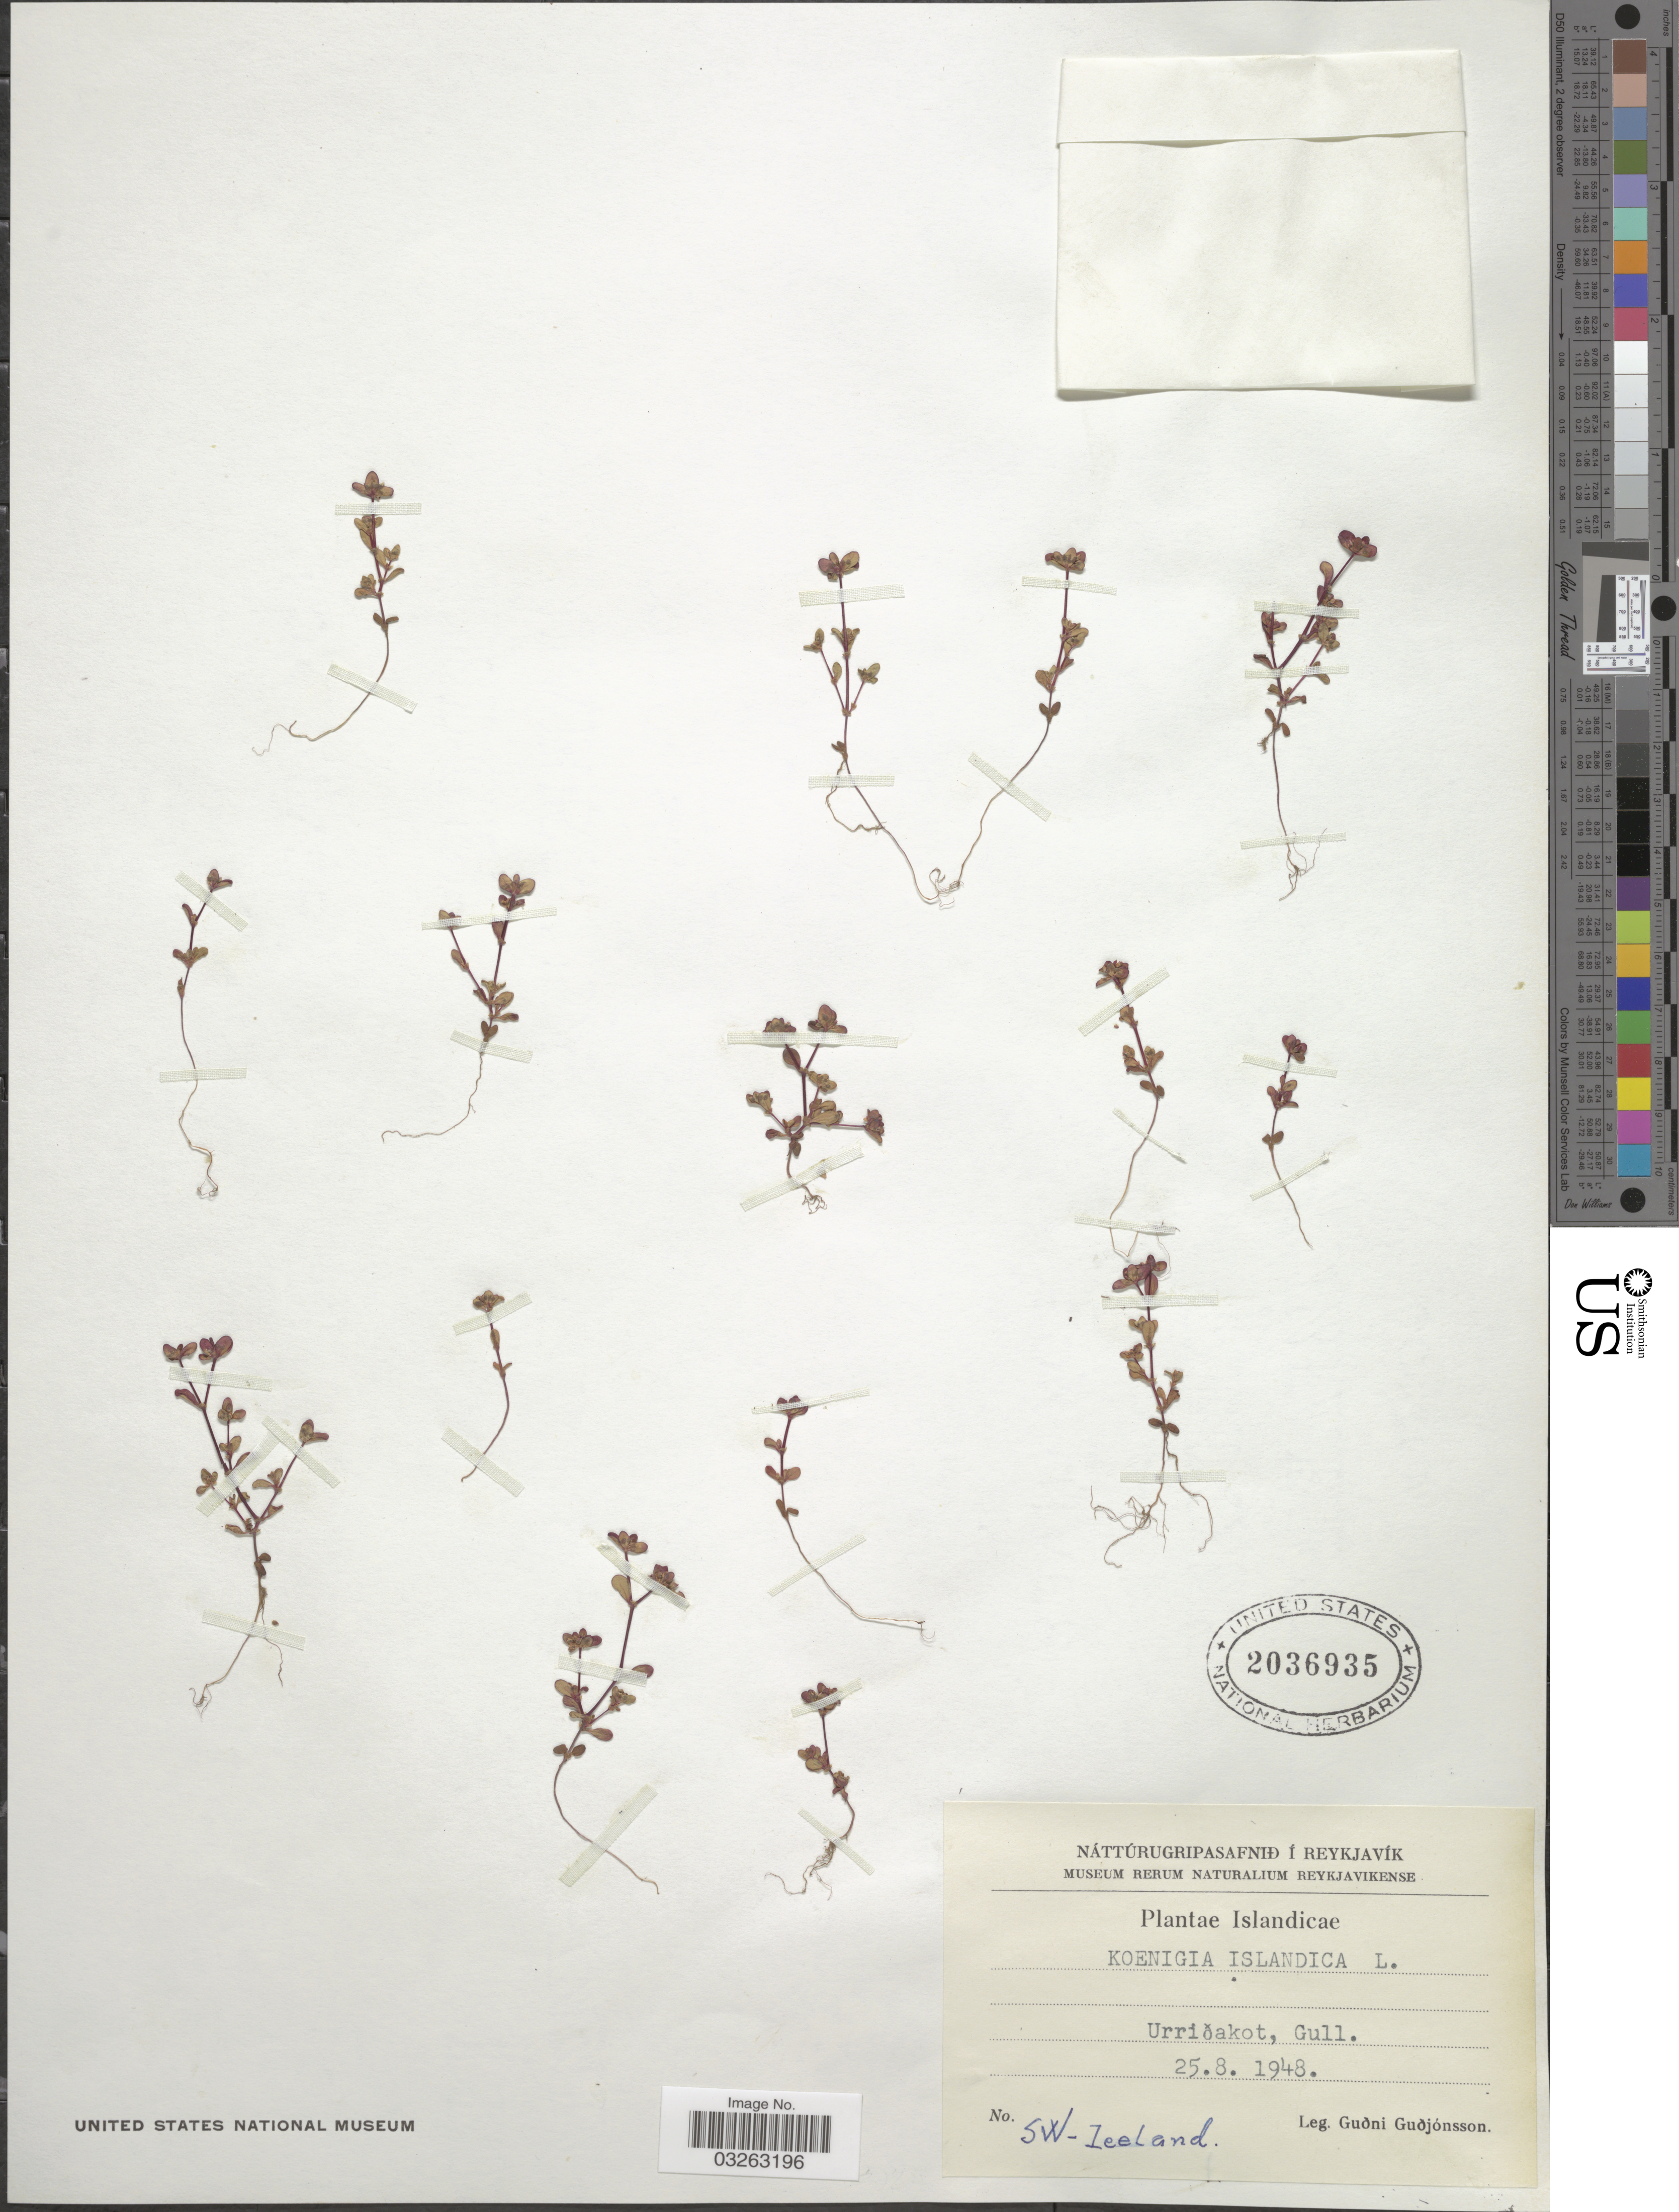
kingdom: Plantae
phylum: Tracheophyta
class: Magnoliopsida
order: Caryophyllales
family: Polygonaceae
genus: Koenigia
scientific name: Koenigia islandica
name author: L.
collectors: G. Gudjonsson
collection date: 1948-08-25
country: Iceland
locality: Islandicae, Urrioakot, Gull. SW-Iceland.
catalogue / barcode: US 2036935